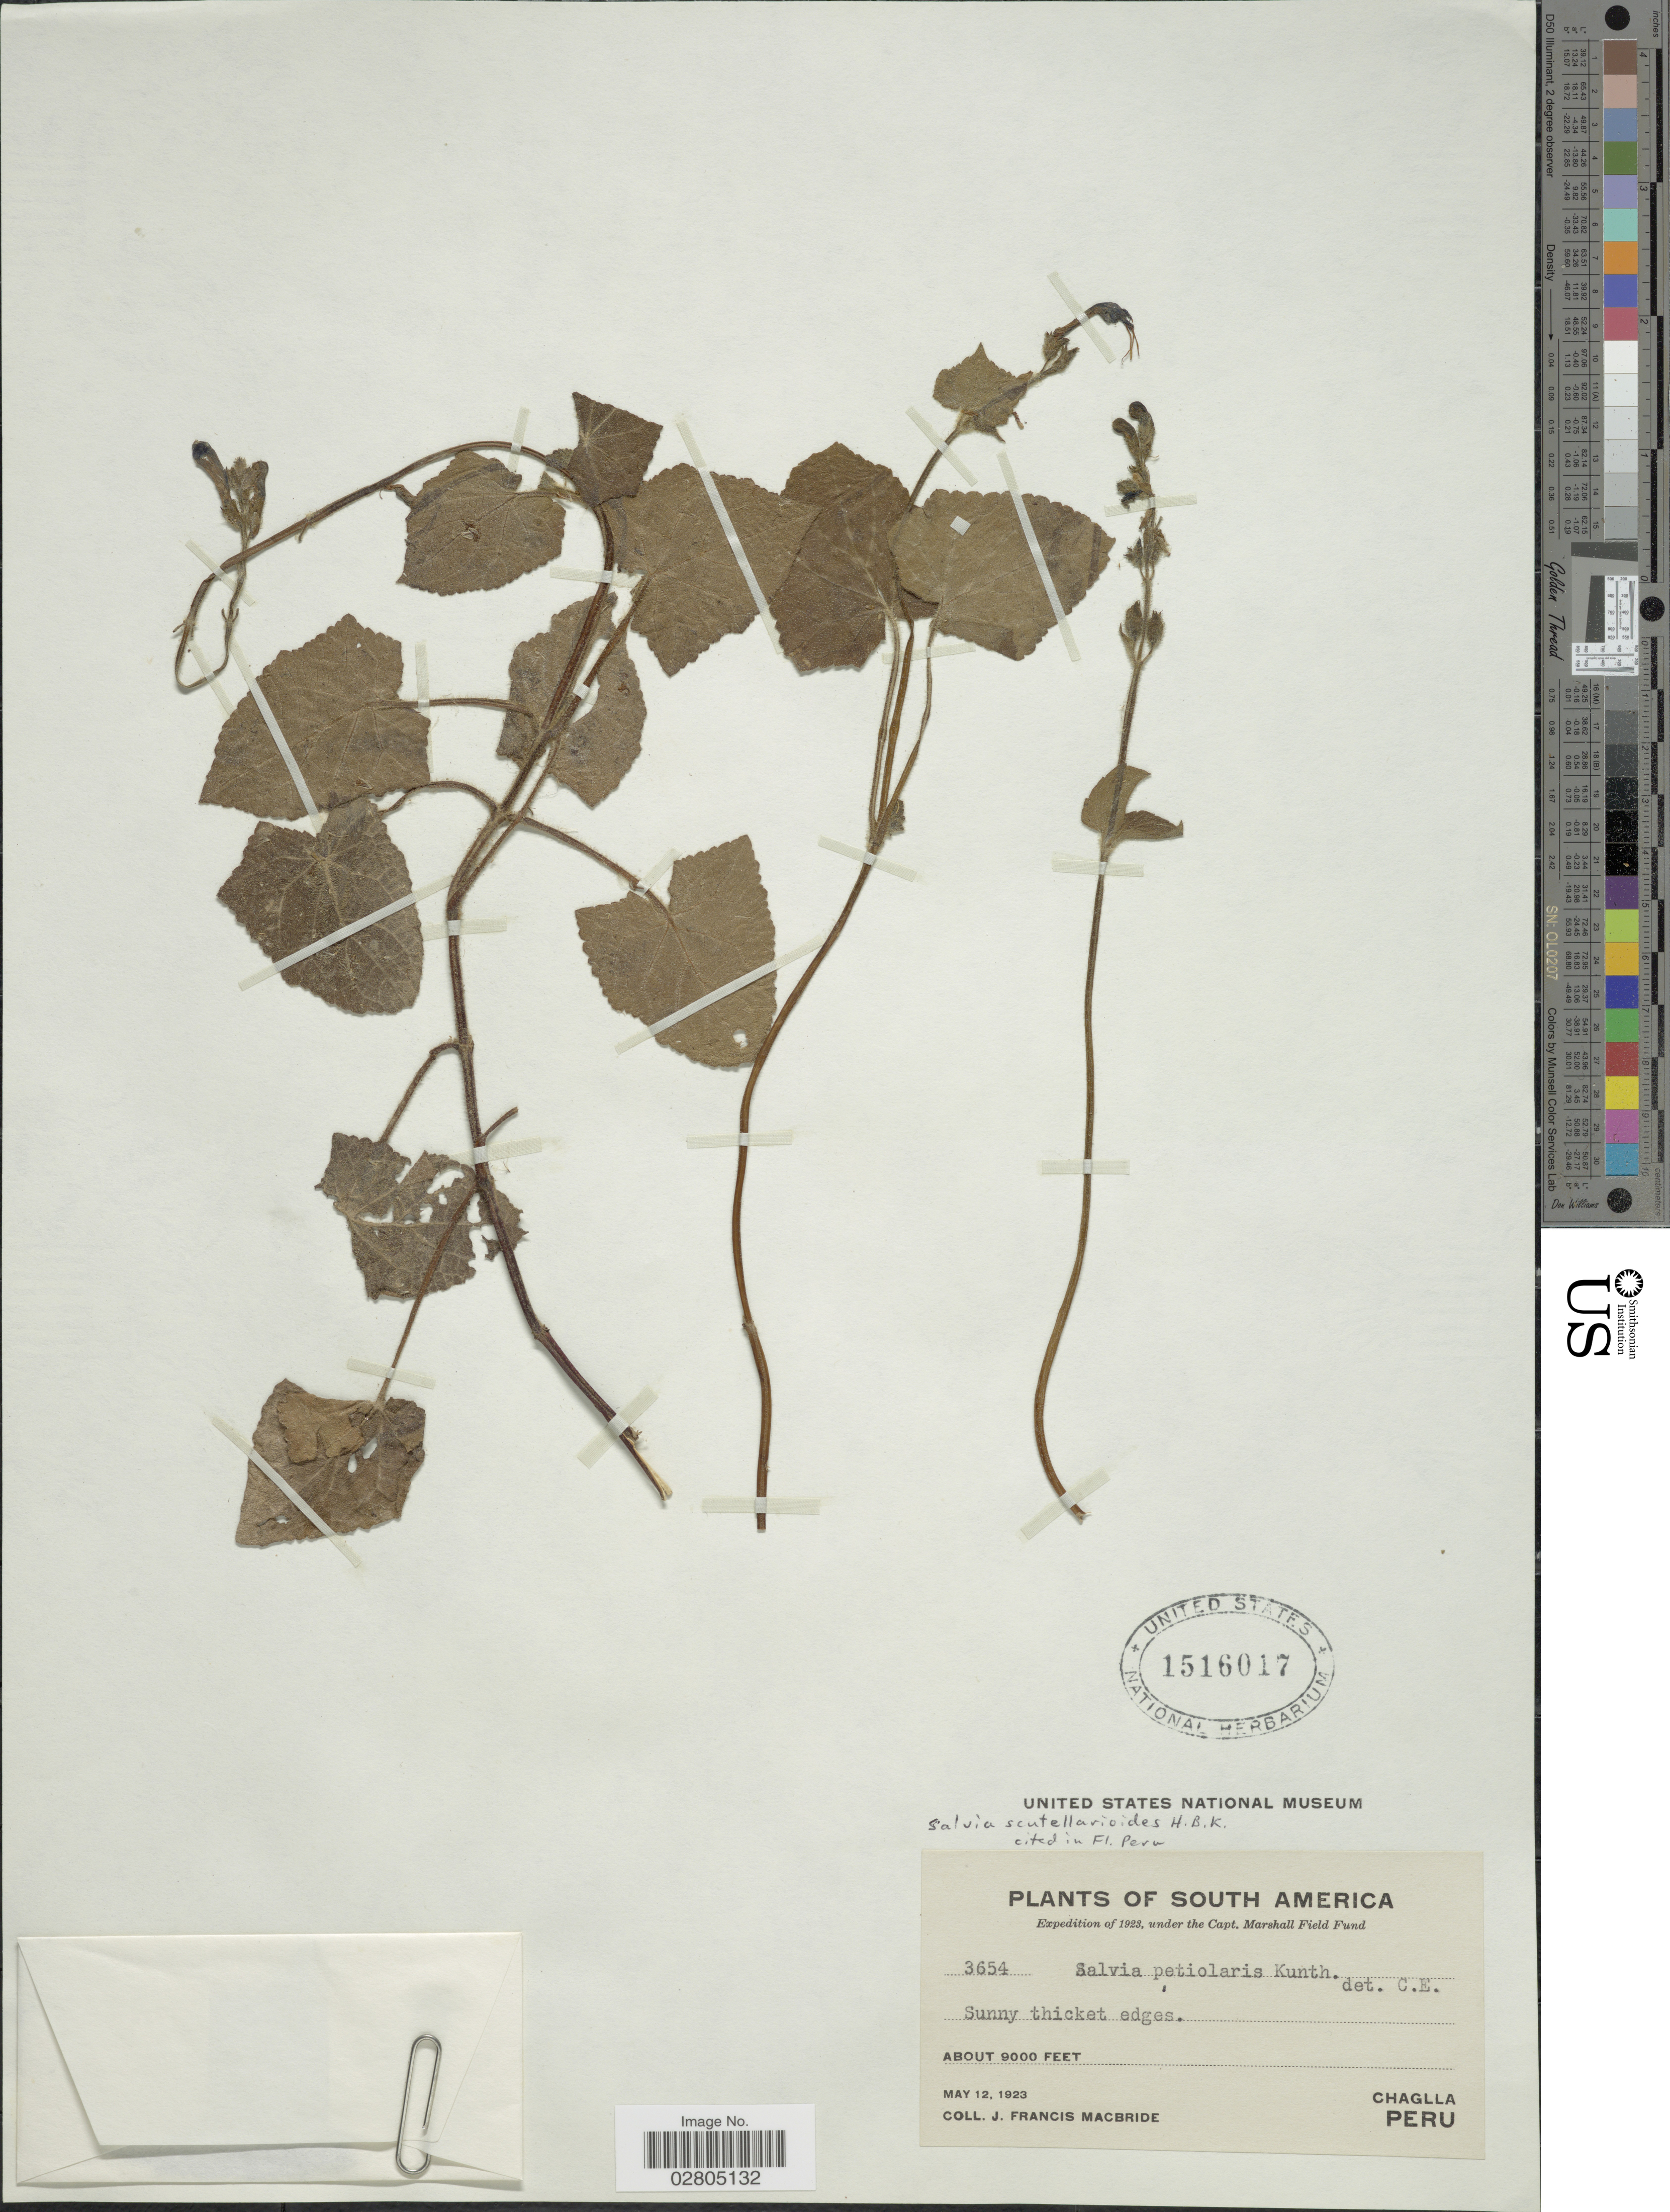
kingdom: Plantae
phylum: Tracheophyta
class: Magnoliopsida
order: Lamiales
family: Lamiaceae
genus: Salvia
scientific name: Salvia scutellarioides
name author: Kunth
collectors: J. F. Macbride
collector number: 3654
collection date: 1923-05-12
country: Peru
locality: Chaglla.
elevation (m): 2743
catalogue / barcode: US 1516017